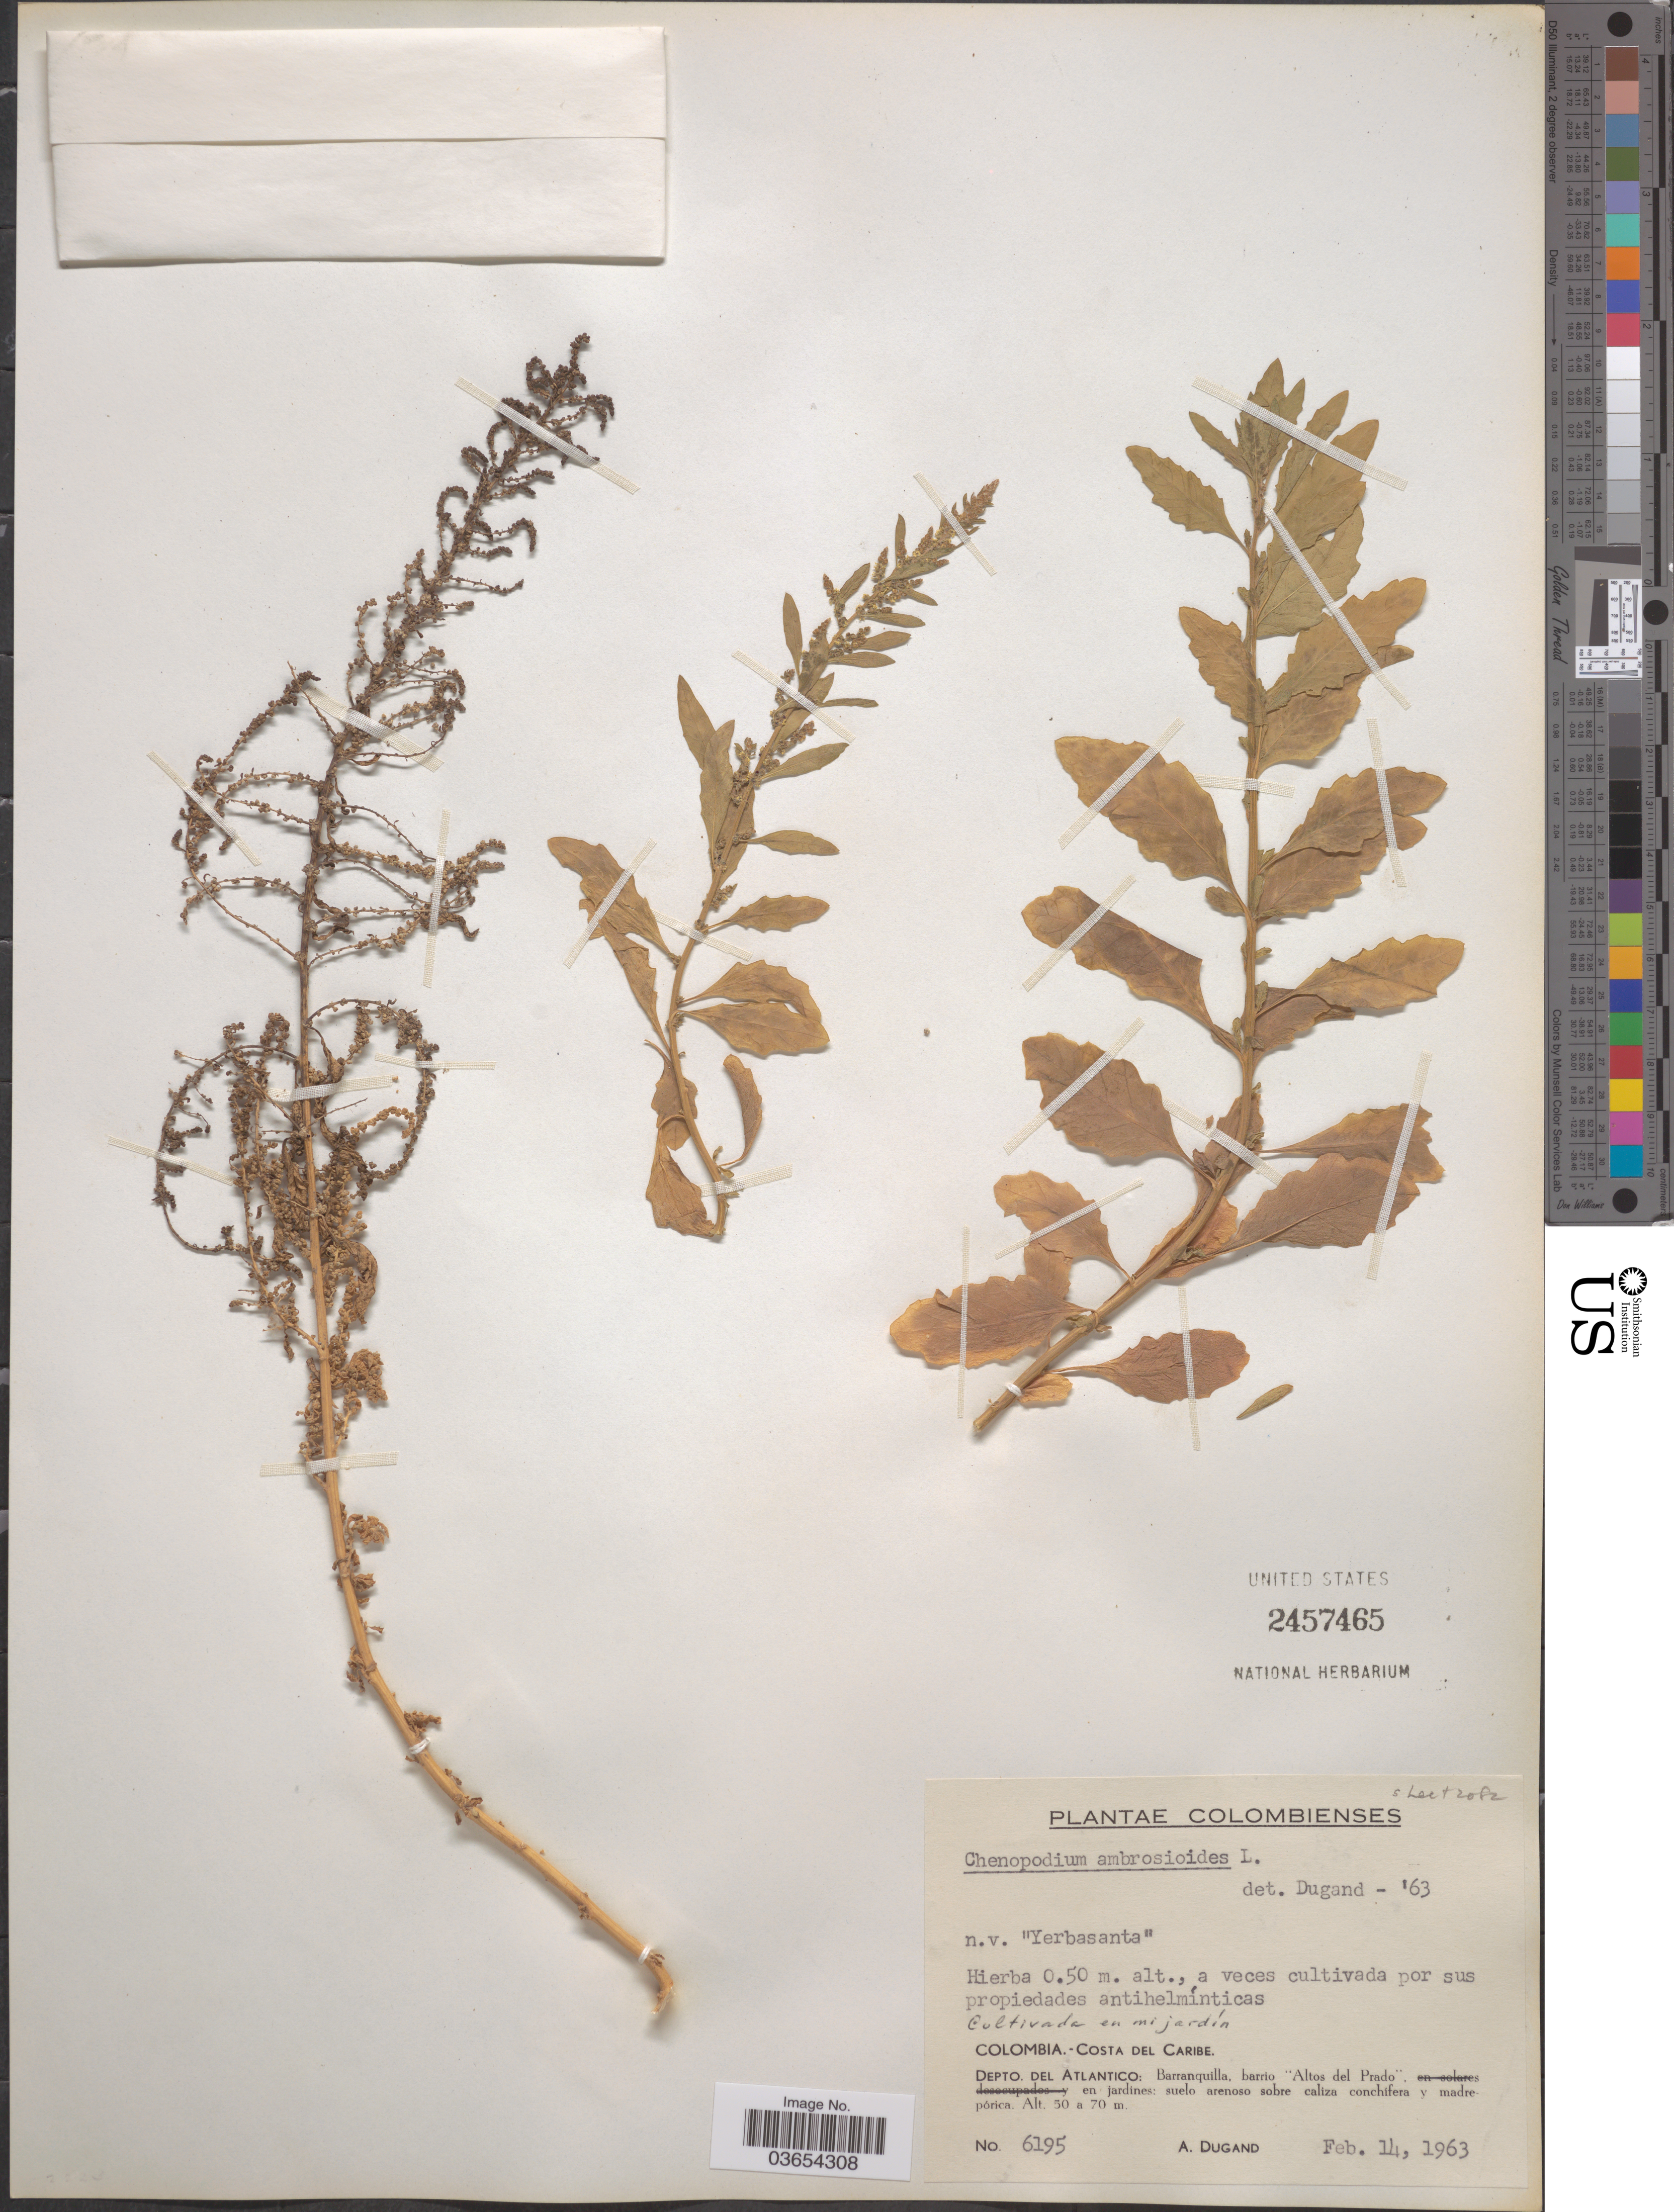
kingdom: Plantae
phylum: Tracheophyta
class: Magnoliopsida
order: Caryophyllales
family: Amaranthaceae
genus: Chenopodium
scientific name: Chenopodium ambrosioides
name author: L.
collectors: A. Dugand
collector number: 6195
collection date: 1963-02-14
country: Colombia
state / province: Atlántico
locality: Costa del Caribe. Depto. del Atlantico: Barranquilla, barrio "Altos del Prado", en jardines.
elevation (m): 50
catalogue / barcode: US 2457465